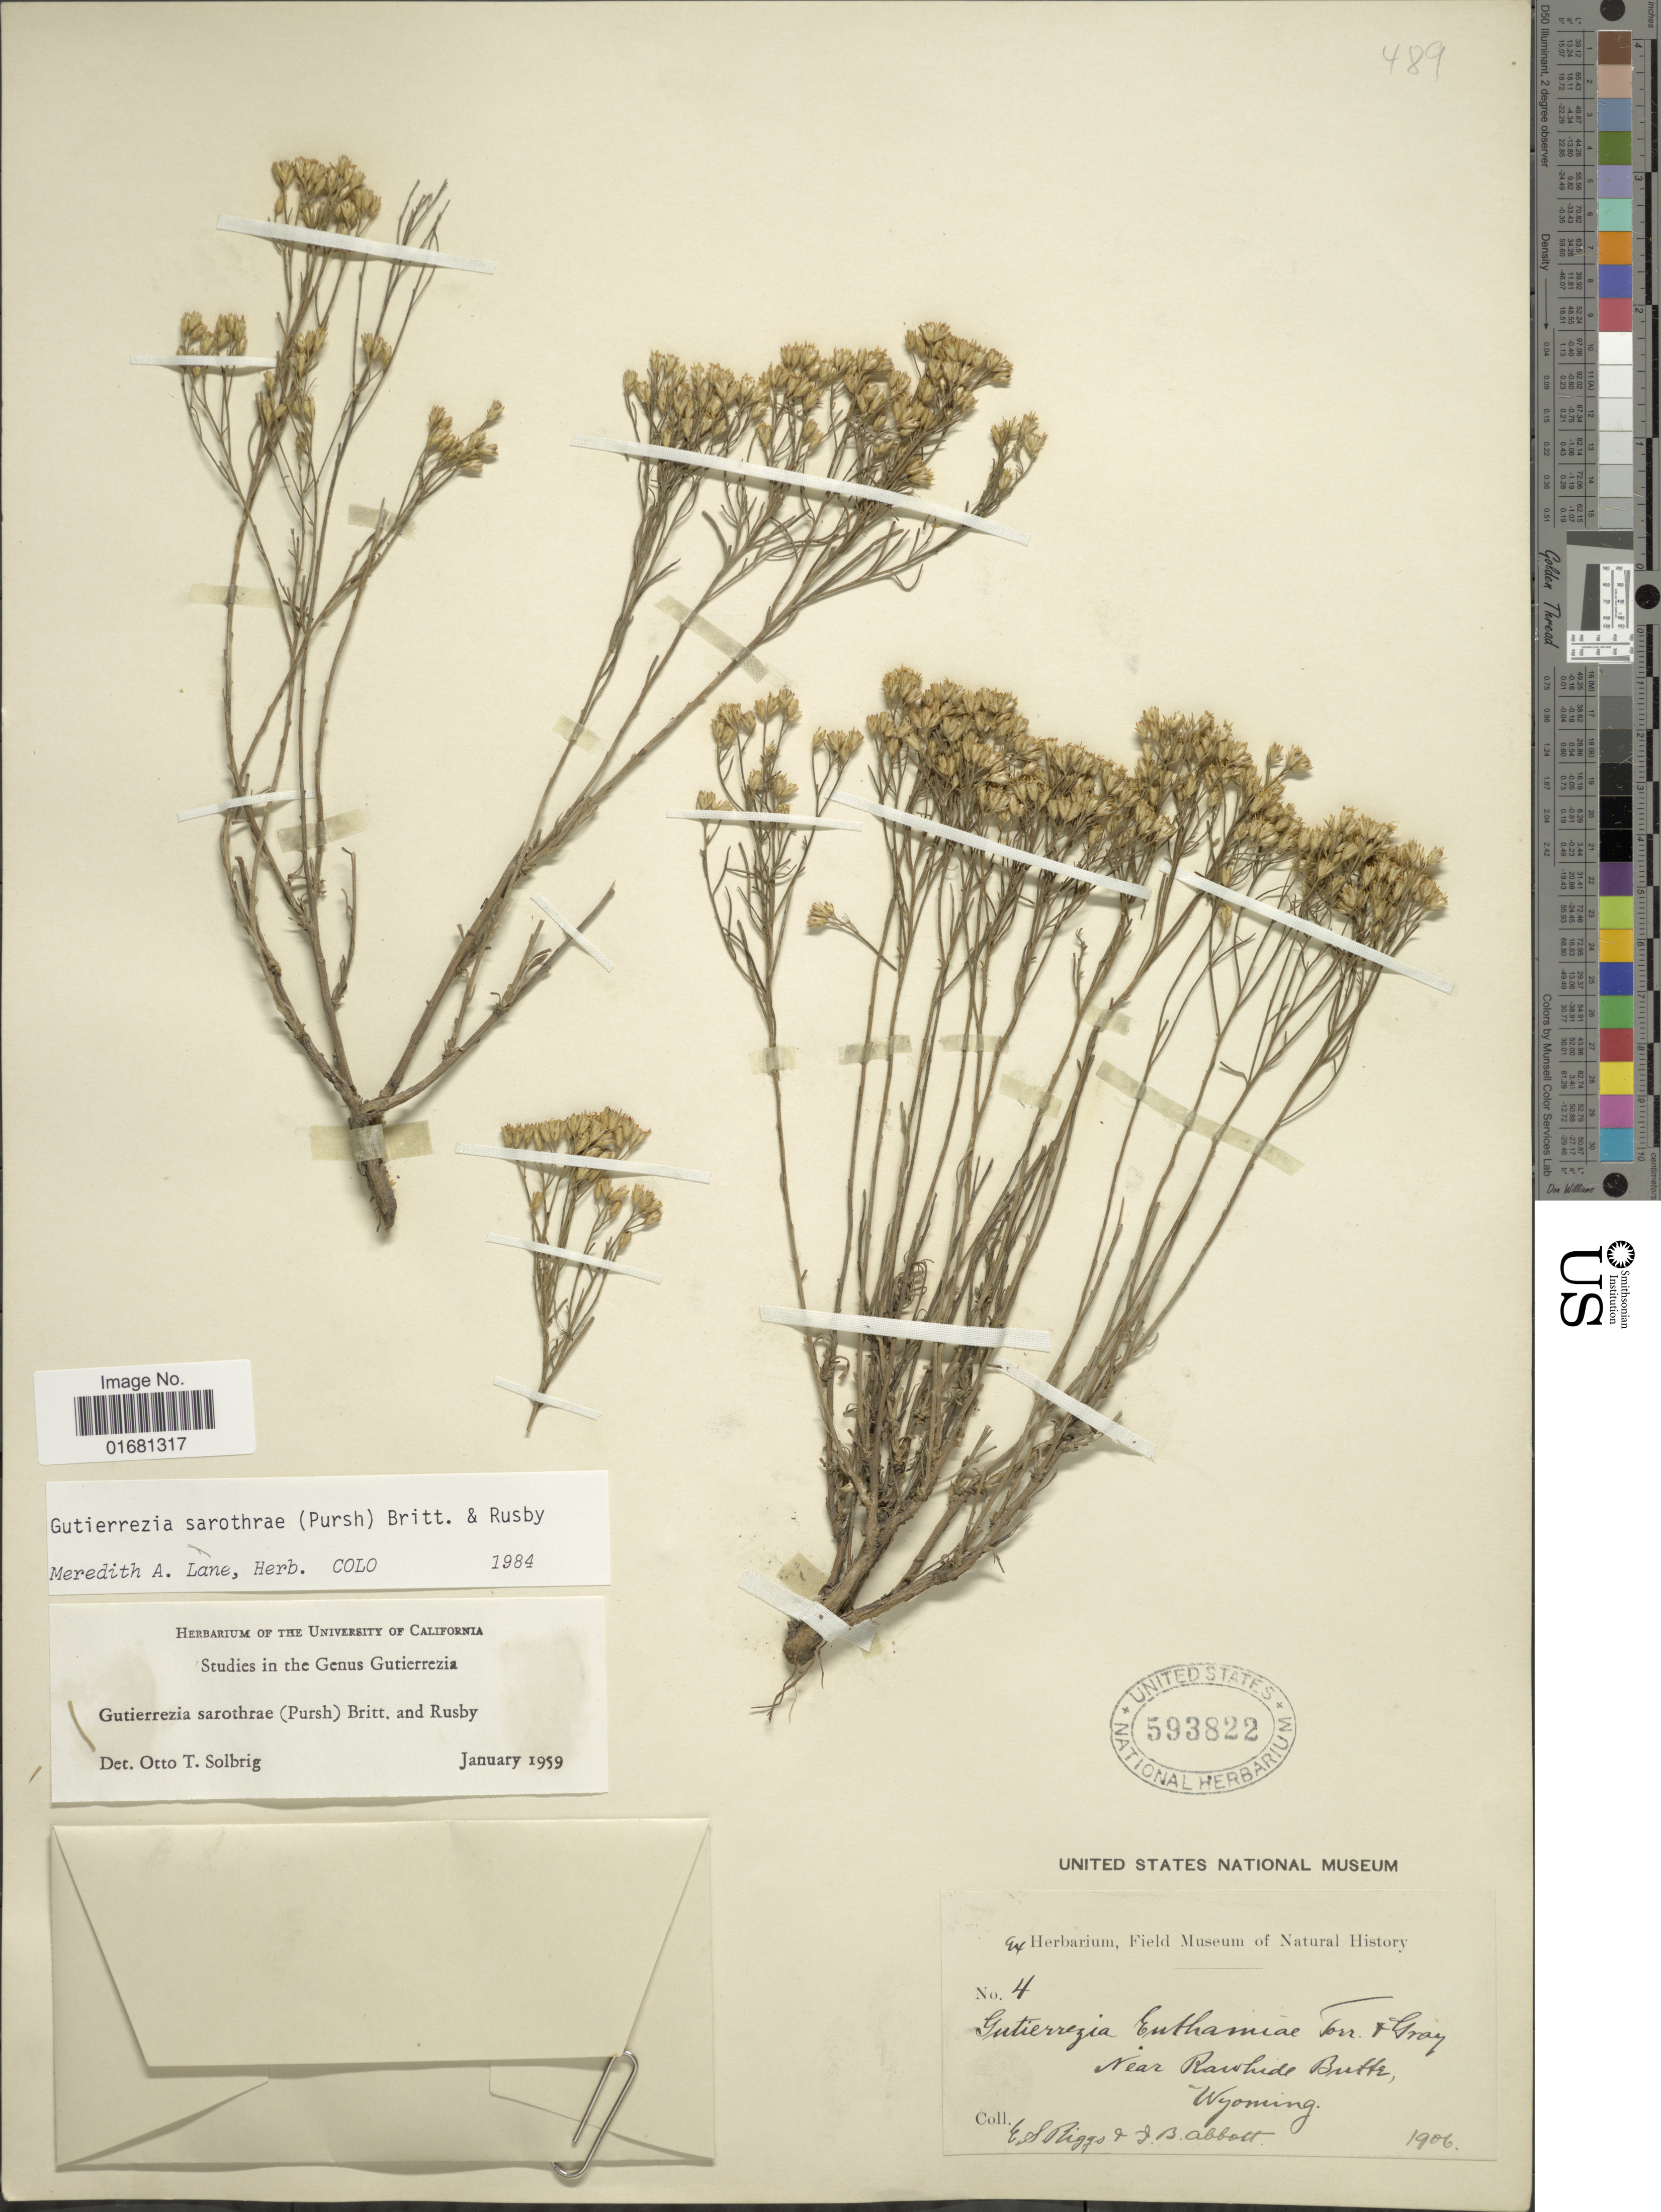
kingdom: Plantae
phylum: Tracheophyta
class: Magnoliopsida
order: Asterales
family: Asteraceae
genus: Gutierrezia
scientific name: Gutierrezia sarothrae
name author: (Pursh) Britton & Rusby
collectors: E. Riggs & J. R. Abbott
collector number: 4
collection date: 1906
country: United States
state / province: Wyoming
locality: Near Rawhide Butte. Wyoming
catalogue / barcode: US 593822